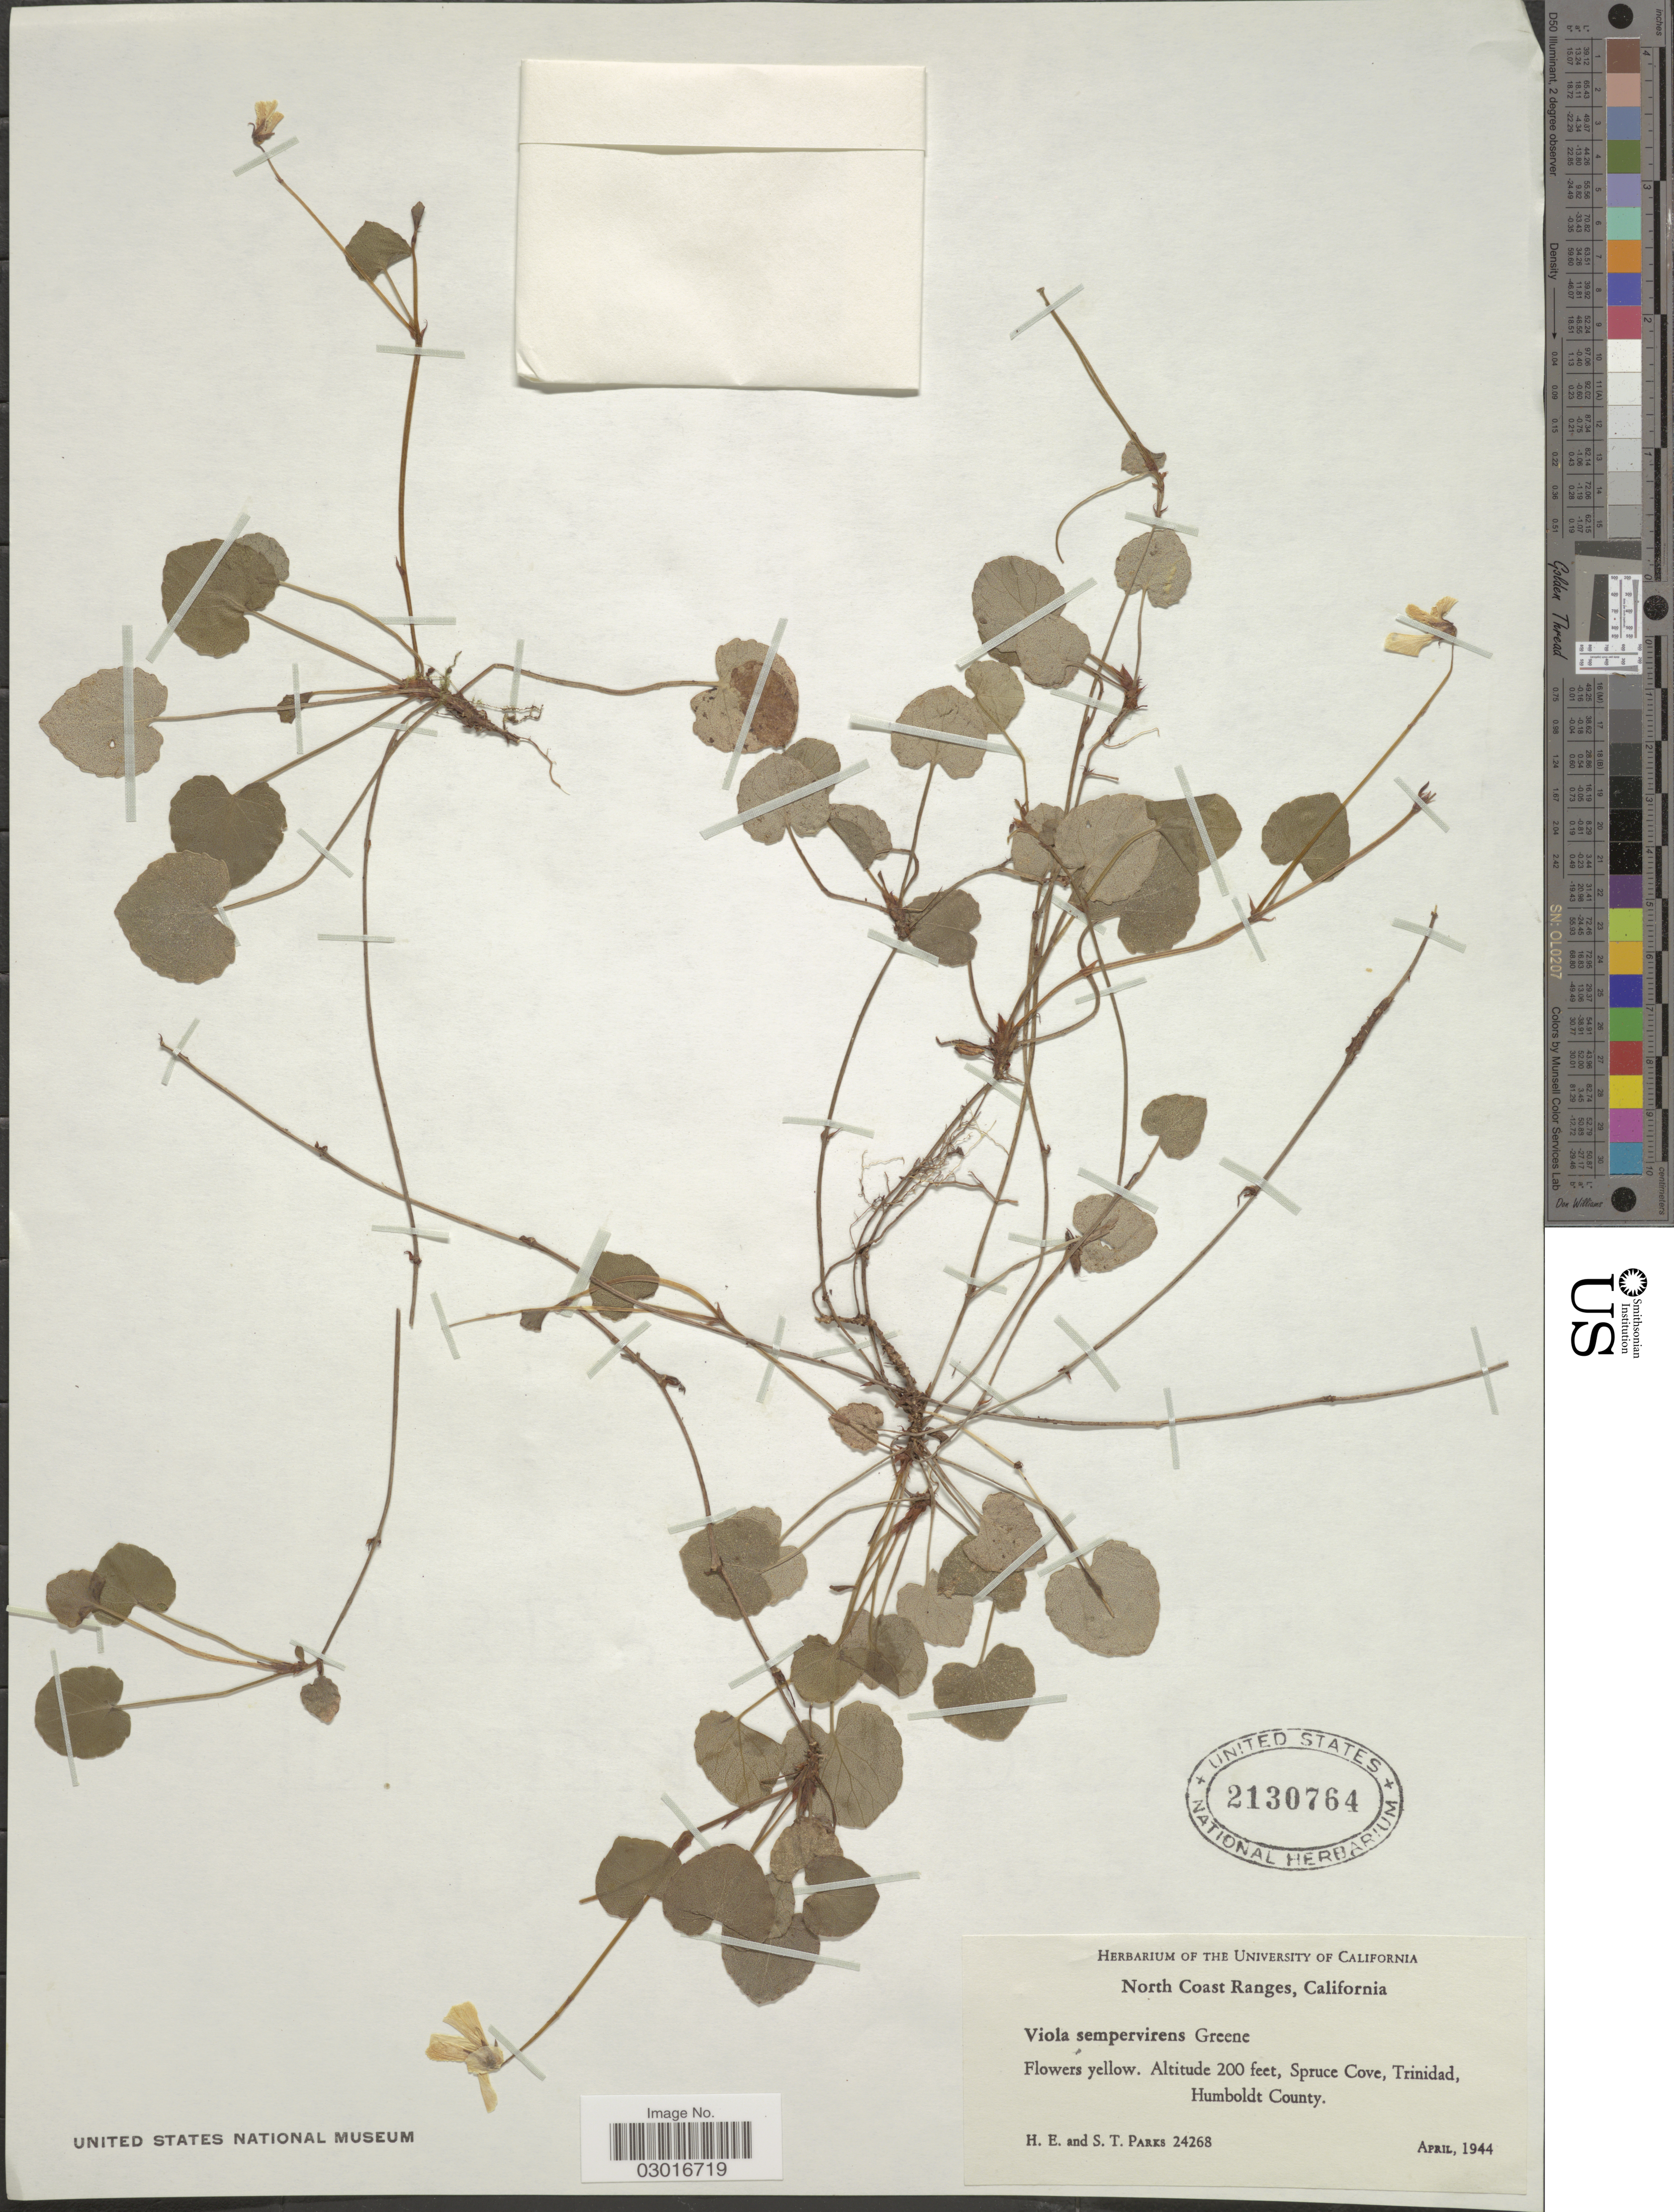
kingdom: Plantae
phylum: Tracheophyta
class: Magnoliopsida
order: Malpighiales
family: Violaceae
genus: Viola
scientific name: Viola sempervirens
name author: Greene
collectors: H. E. Parks & S. Parks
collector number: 24268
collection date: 1944-04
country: United States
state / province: California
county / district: Humboldt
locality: North Coast Range. Spruce Cove, Trinidad, Humboldt County.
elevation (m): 61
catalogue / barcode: US 2130764